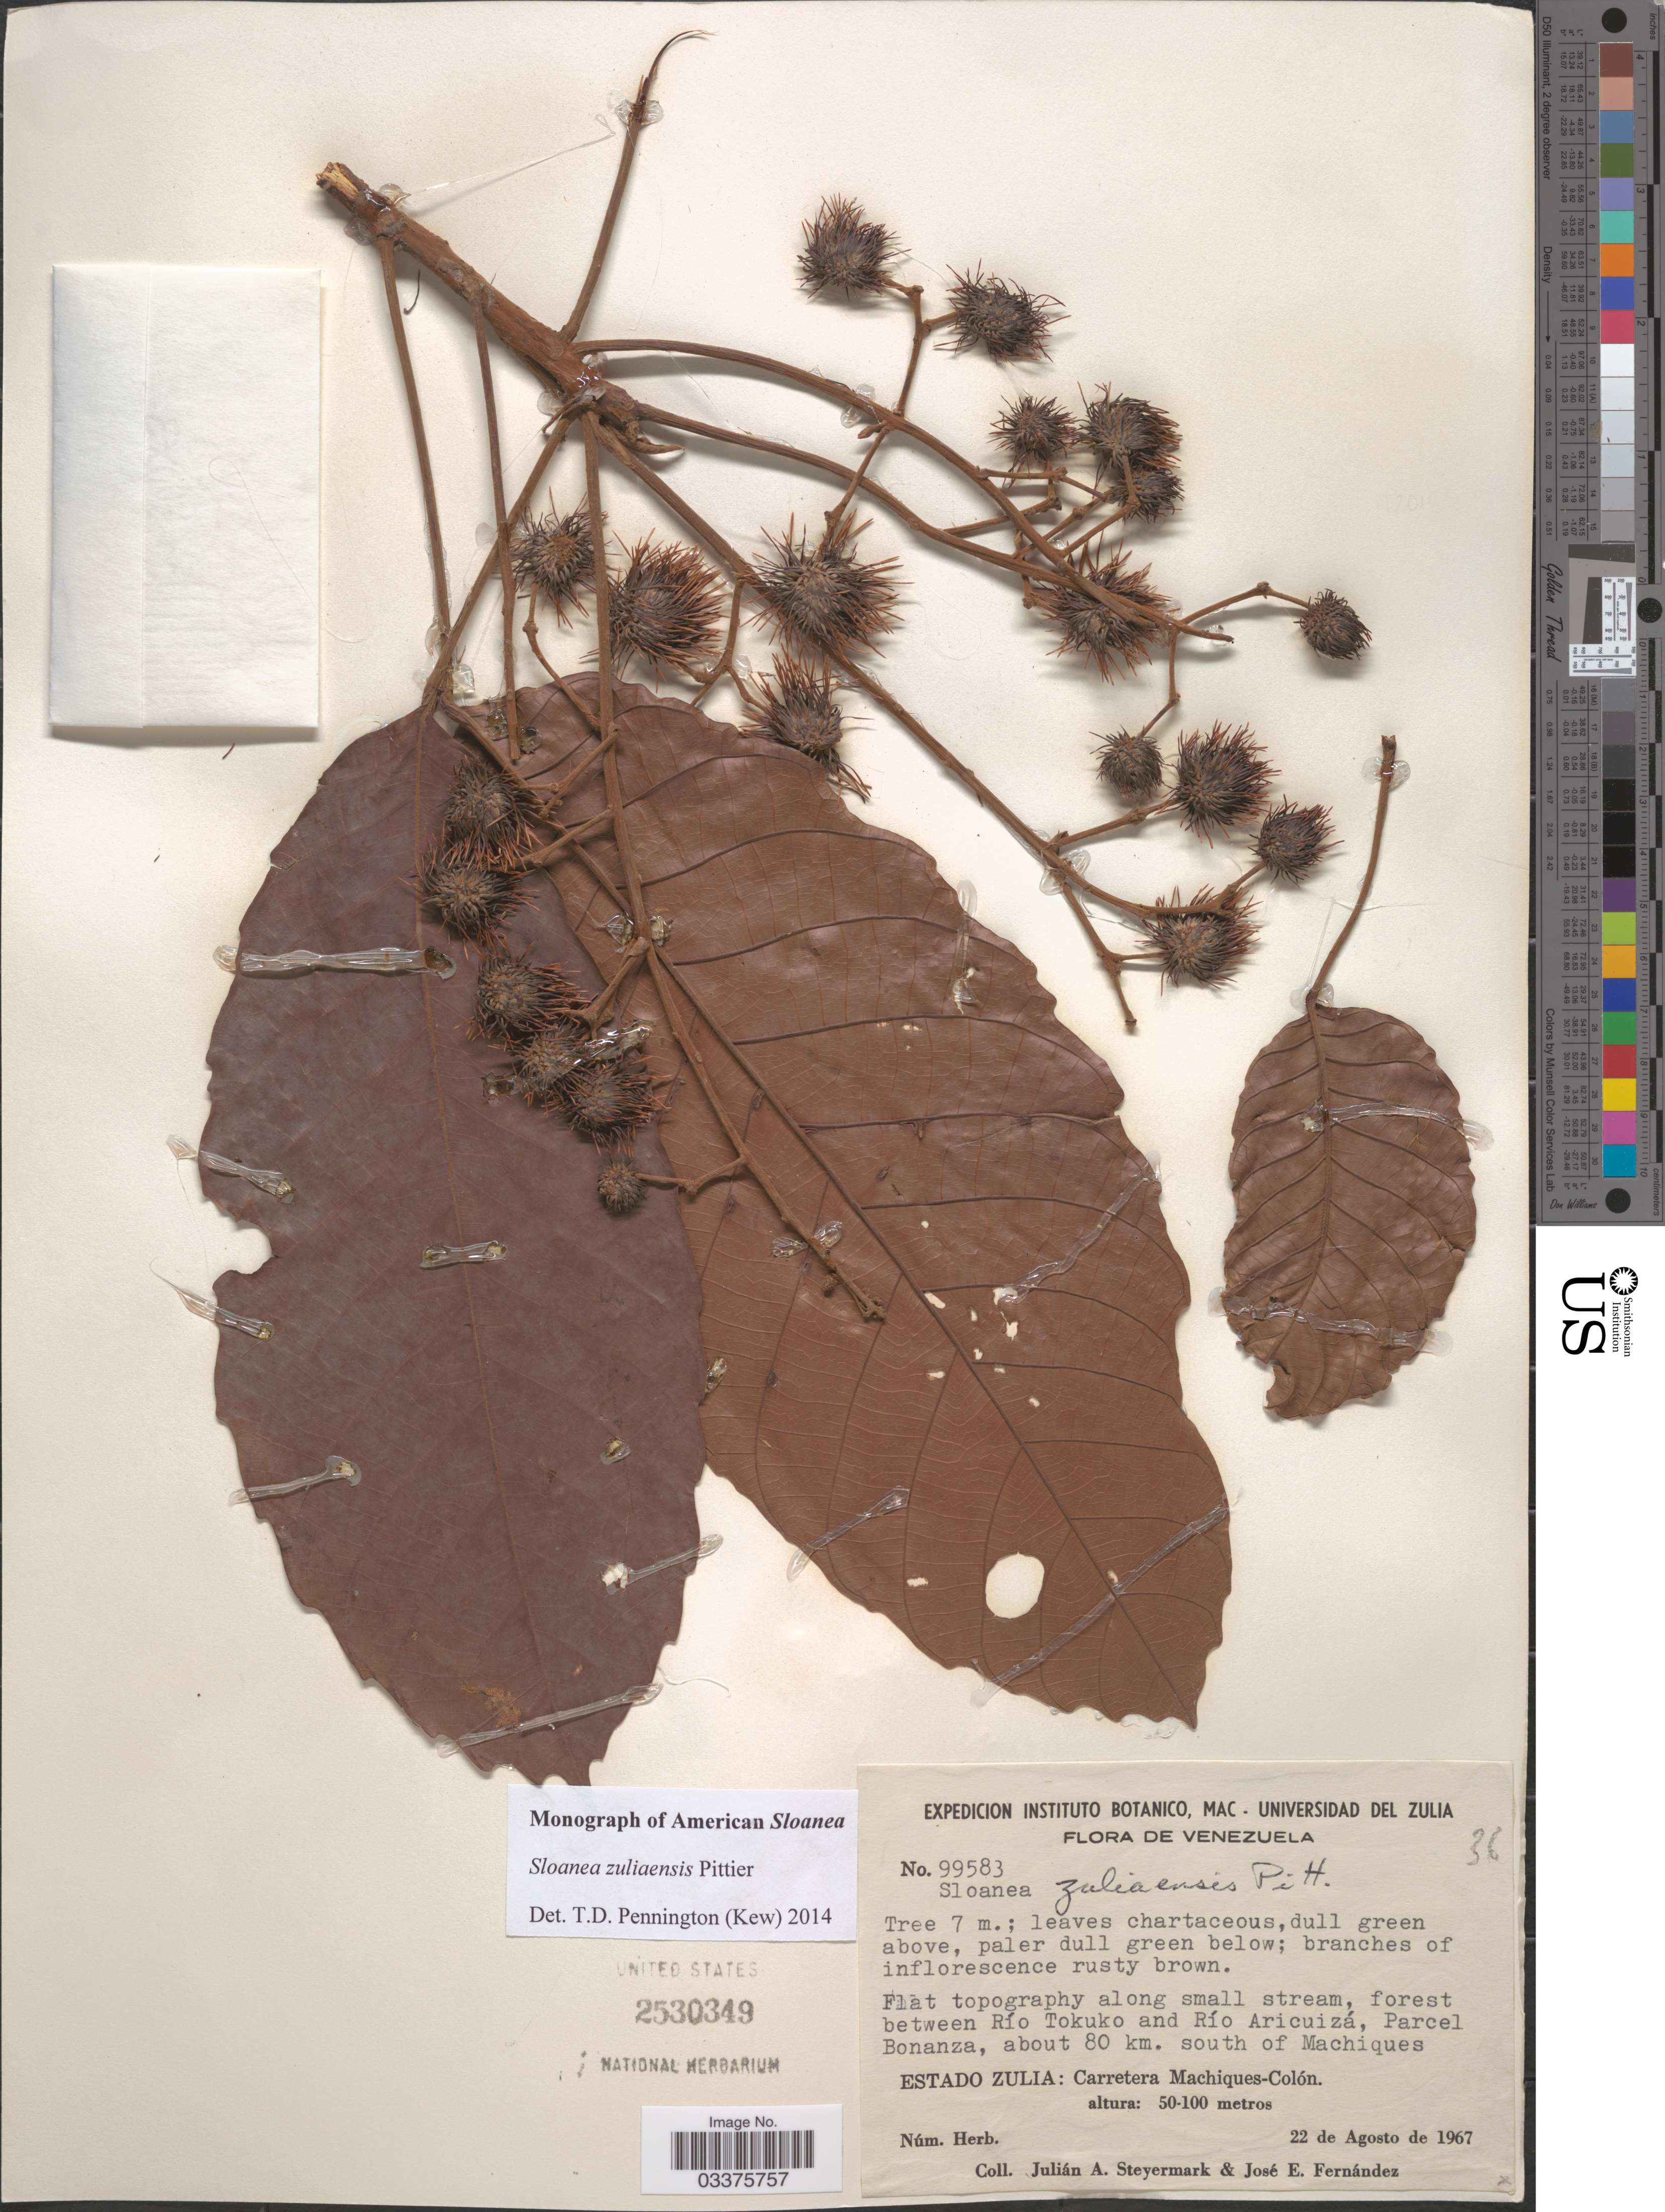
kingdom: Plantae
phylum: Tracheophyta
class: Magnoliopsida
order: Oxalidales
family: Elaeocarpaceae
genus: Sloanea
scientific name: Sloanea zuliaensis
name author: Pittier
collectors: J. Steyermark & J. Fernández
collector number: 99583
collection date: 1967-08-22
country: Venezuela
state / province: Zulia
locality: Forest between Río Tokuko and Rio Aricuizá, Parcel Bonanza, about 80 km. south of Machiques. Carretera Machiques-Colón.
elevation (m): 50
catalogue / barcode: US 2530349